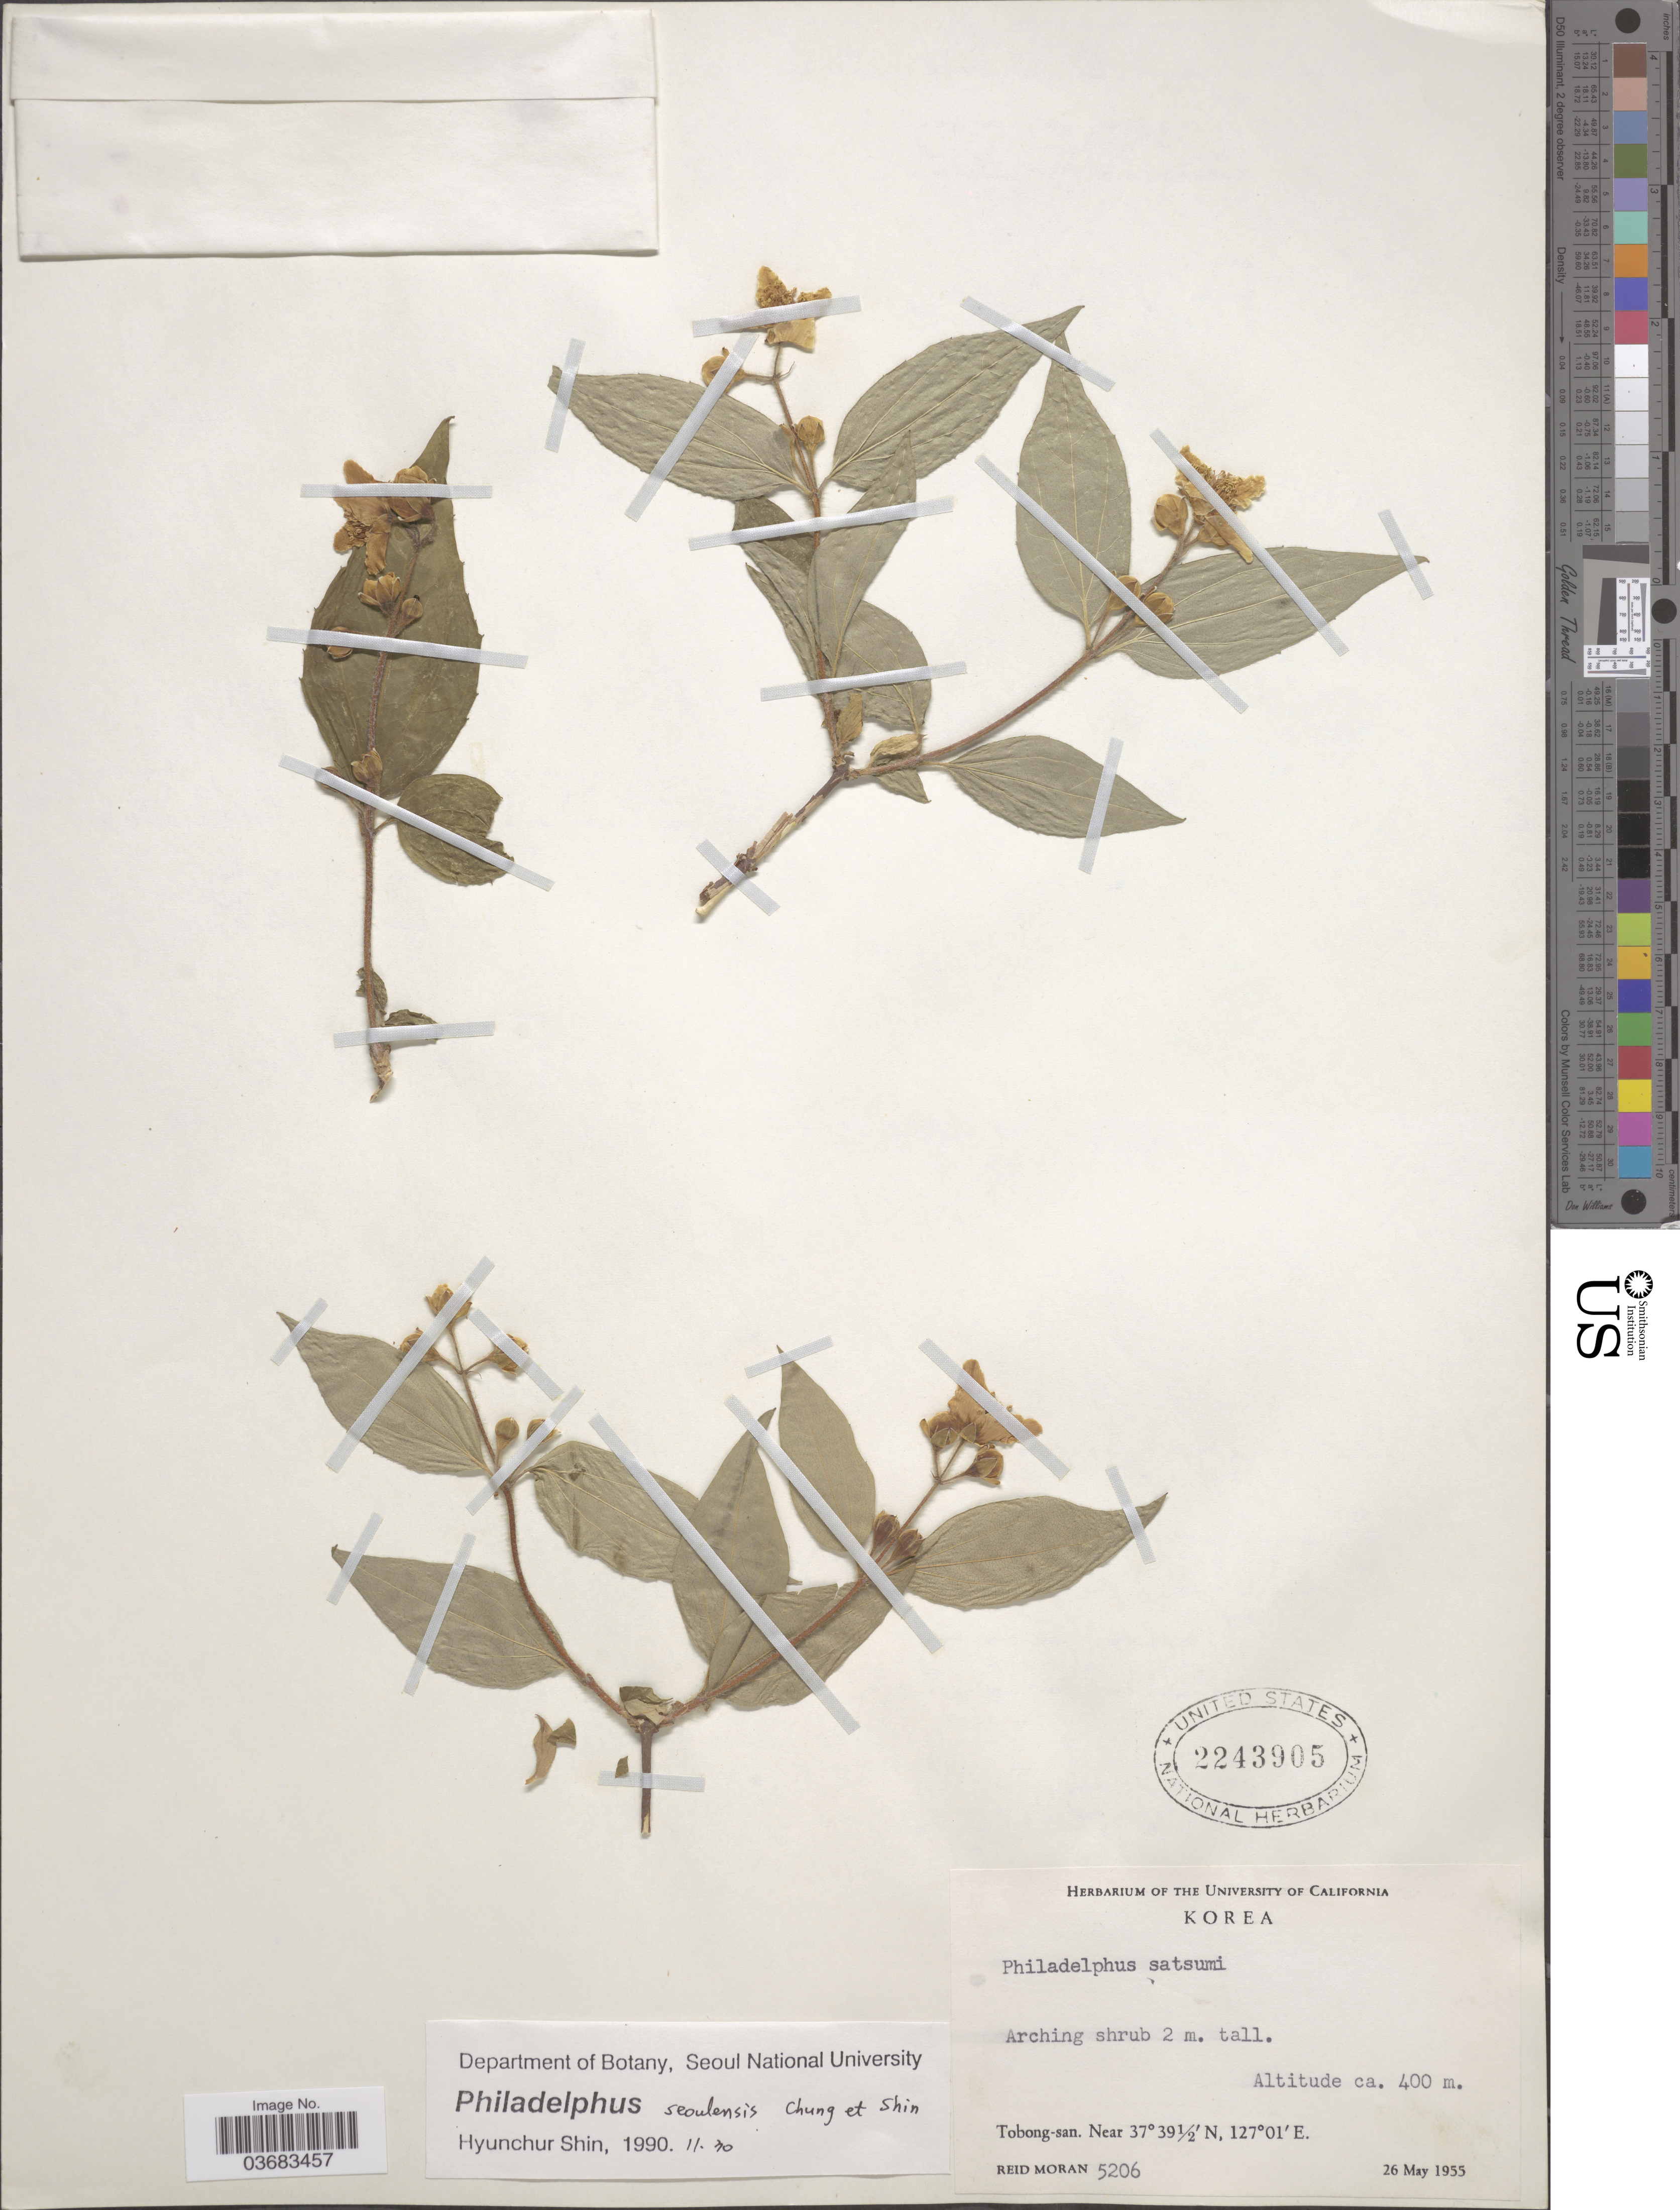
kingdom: Plantae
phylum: Tracheophyta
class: Magnoliopsida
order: Cornales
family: Hydrangeaceae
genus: Philadelphus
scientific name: Philadelphus seoulensis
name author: Y.H. Chung & H. Shin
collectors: R. V. Moran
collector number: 5206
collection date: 1955-05-26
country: South Korea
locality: Tobong-san.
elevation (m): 400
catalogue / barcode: US 2243905